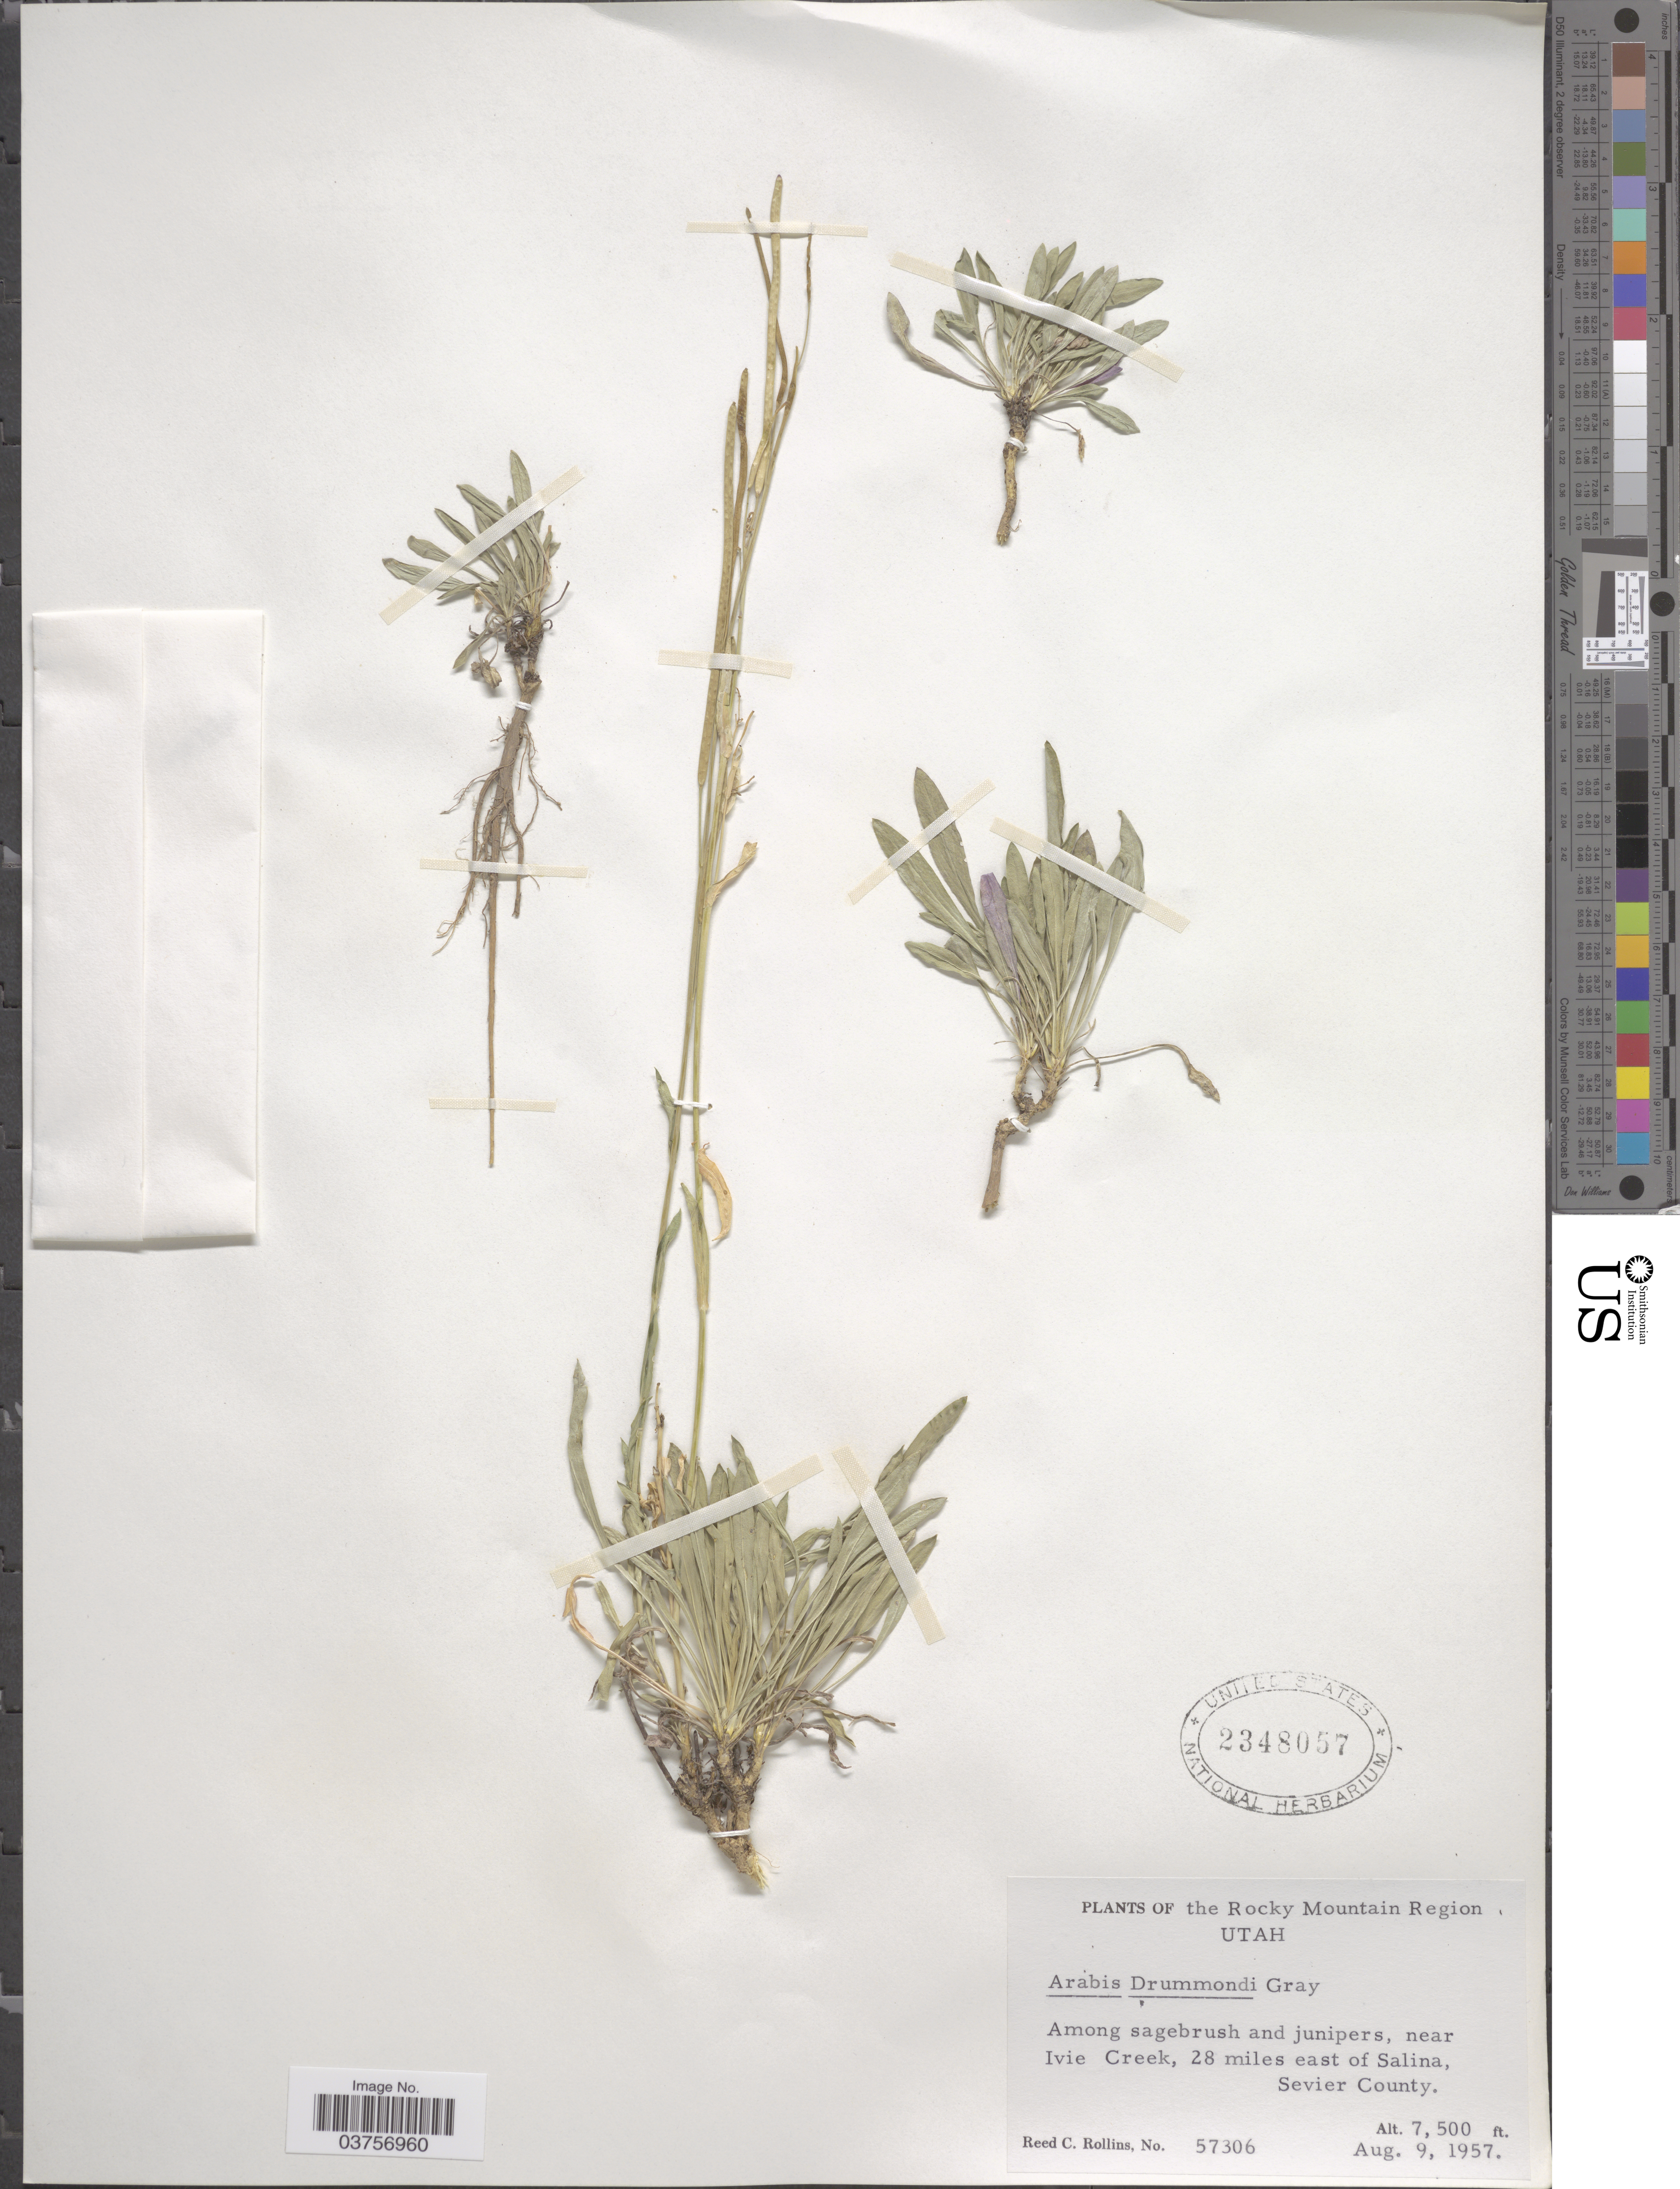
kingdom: Plantae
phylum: Tracheophyta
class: Magnoliopsida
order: Brassicales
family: Brassicaceae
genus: Arabis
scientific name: Arabis drummondii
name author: A. Gray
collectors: R. C. Rollins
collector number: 57306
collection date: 1957-08-09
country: United States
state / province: Utah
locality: The Rocky Mountain Region. Near Ivie Creek, 28 miles east of Salina, Sevier County.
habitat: among sagebrush and junipers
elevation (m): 2286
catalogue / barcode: US 2348057